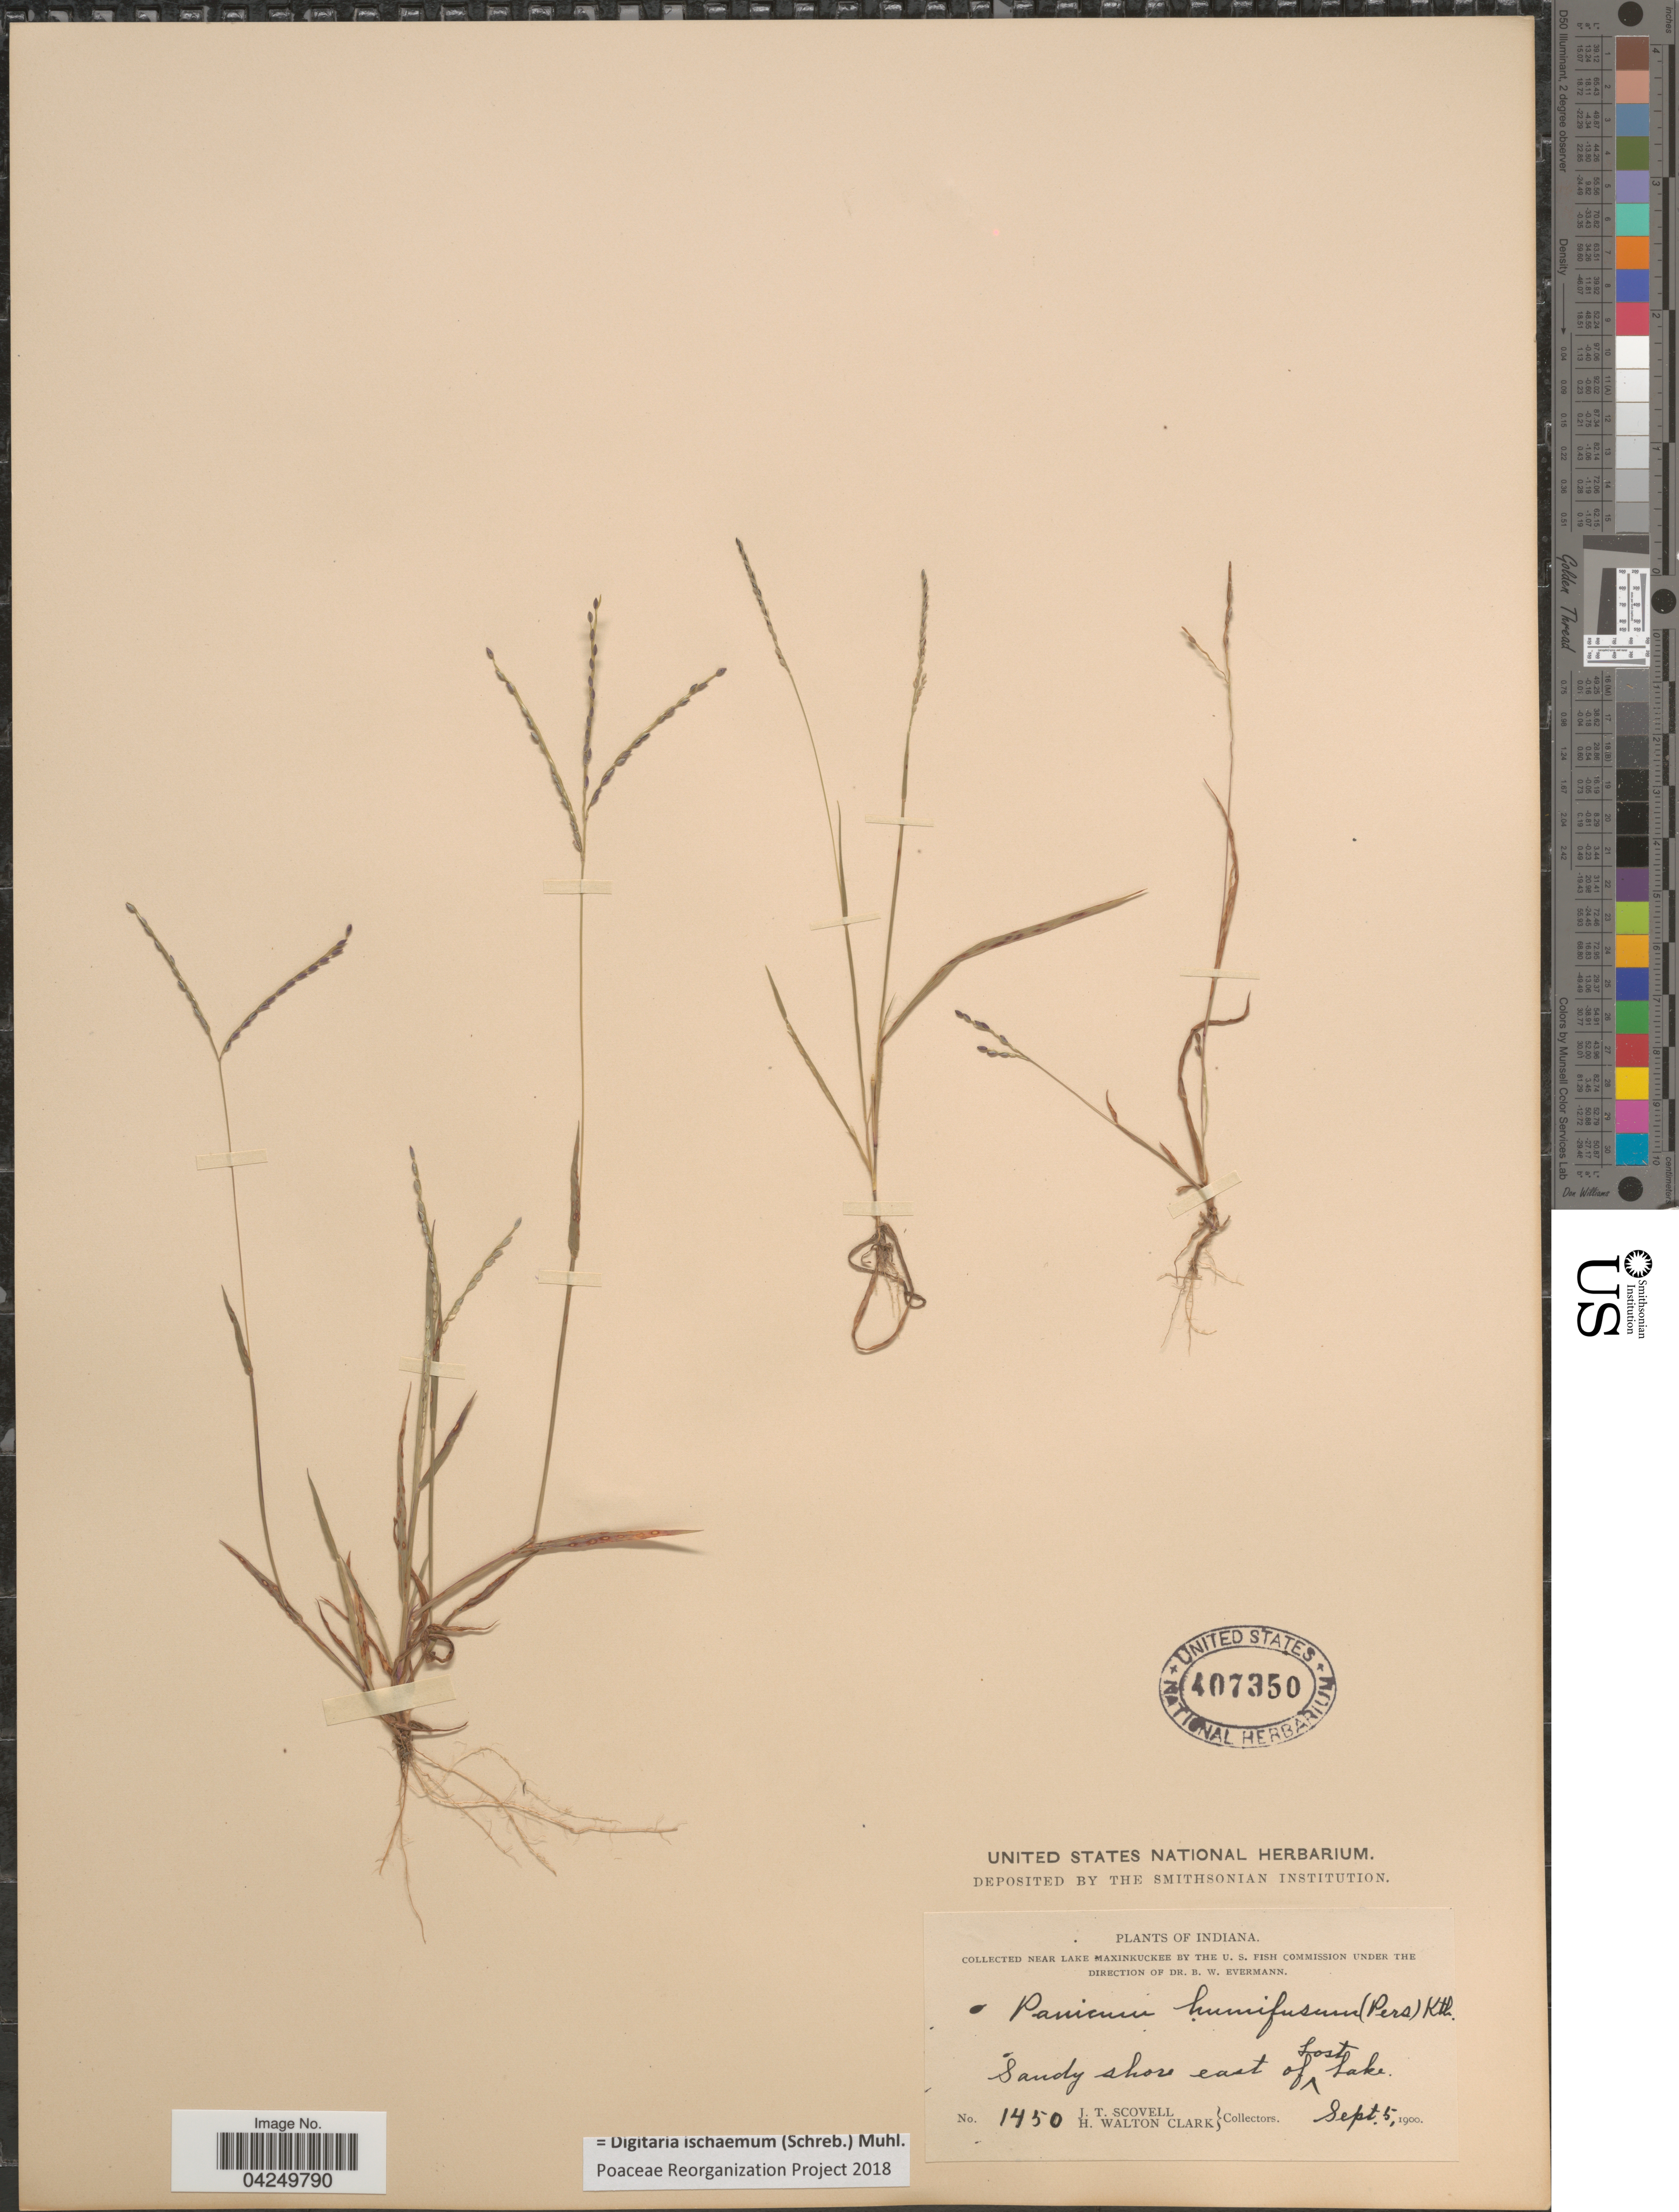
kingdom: Plantae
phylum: Tracheophyta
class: Liliopsida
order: Poales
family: Poaceae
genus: Digitaria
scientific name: Digitaria ischaemum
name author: (Schreber) Schreber ex Muhl.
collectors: J. T. Scovell & H. W. Clark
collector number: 1450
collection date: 1900-09-05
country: United States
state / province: Indiana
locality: Near Lake Maxinkuckee. Sandy shore east of Lost Lake.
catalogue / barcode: US 407350